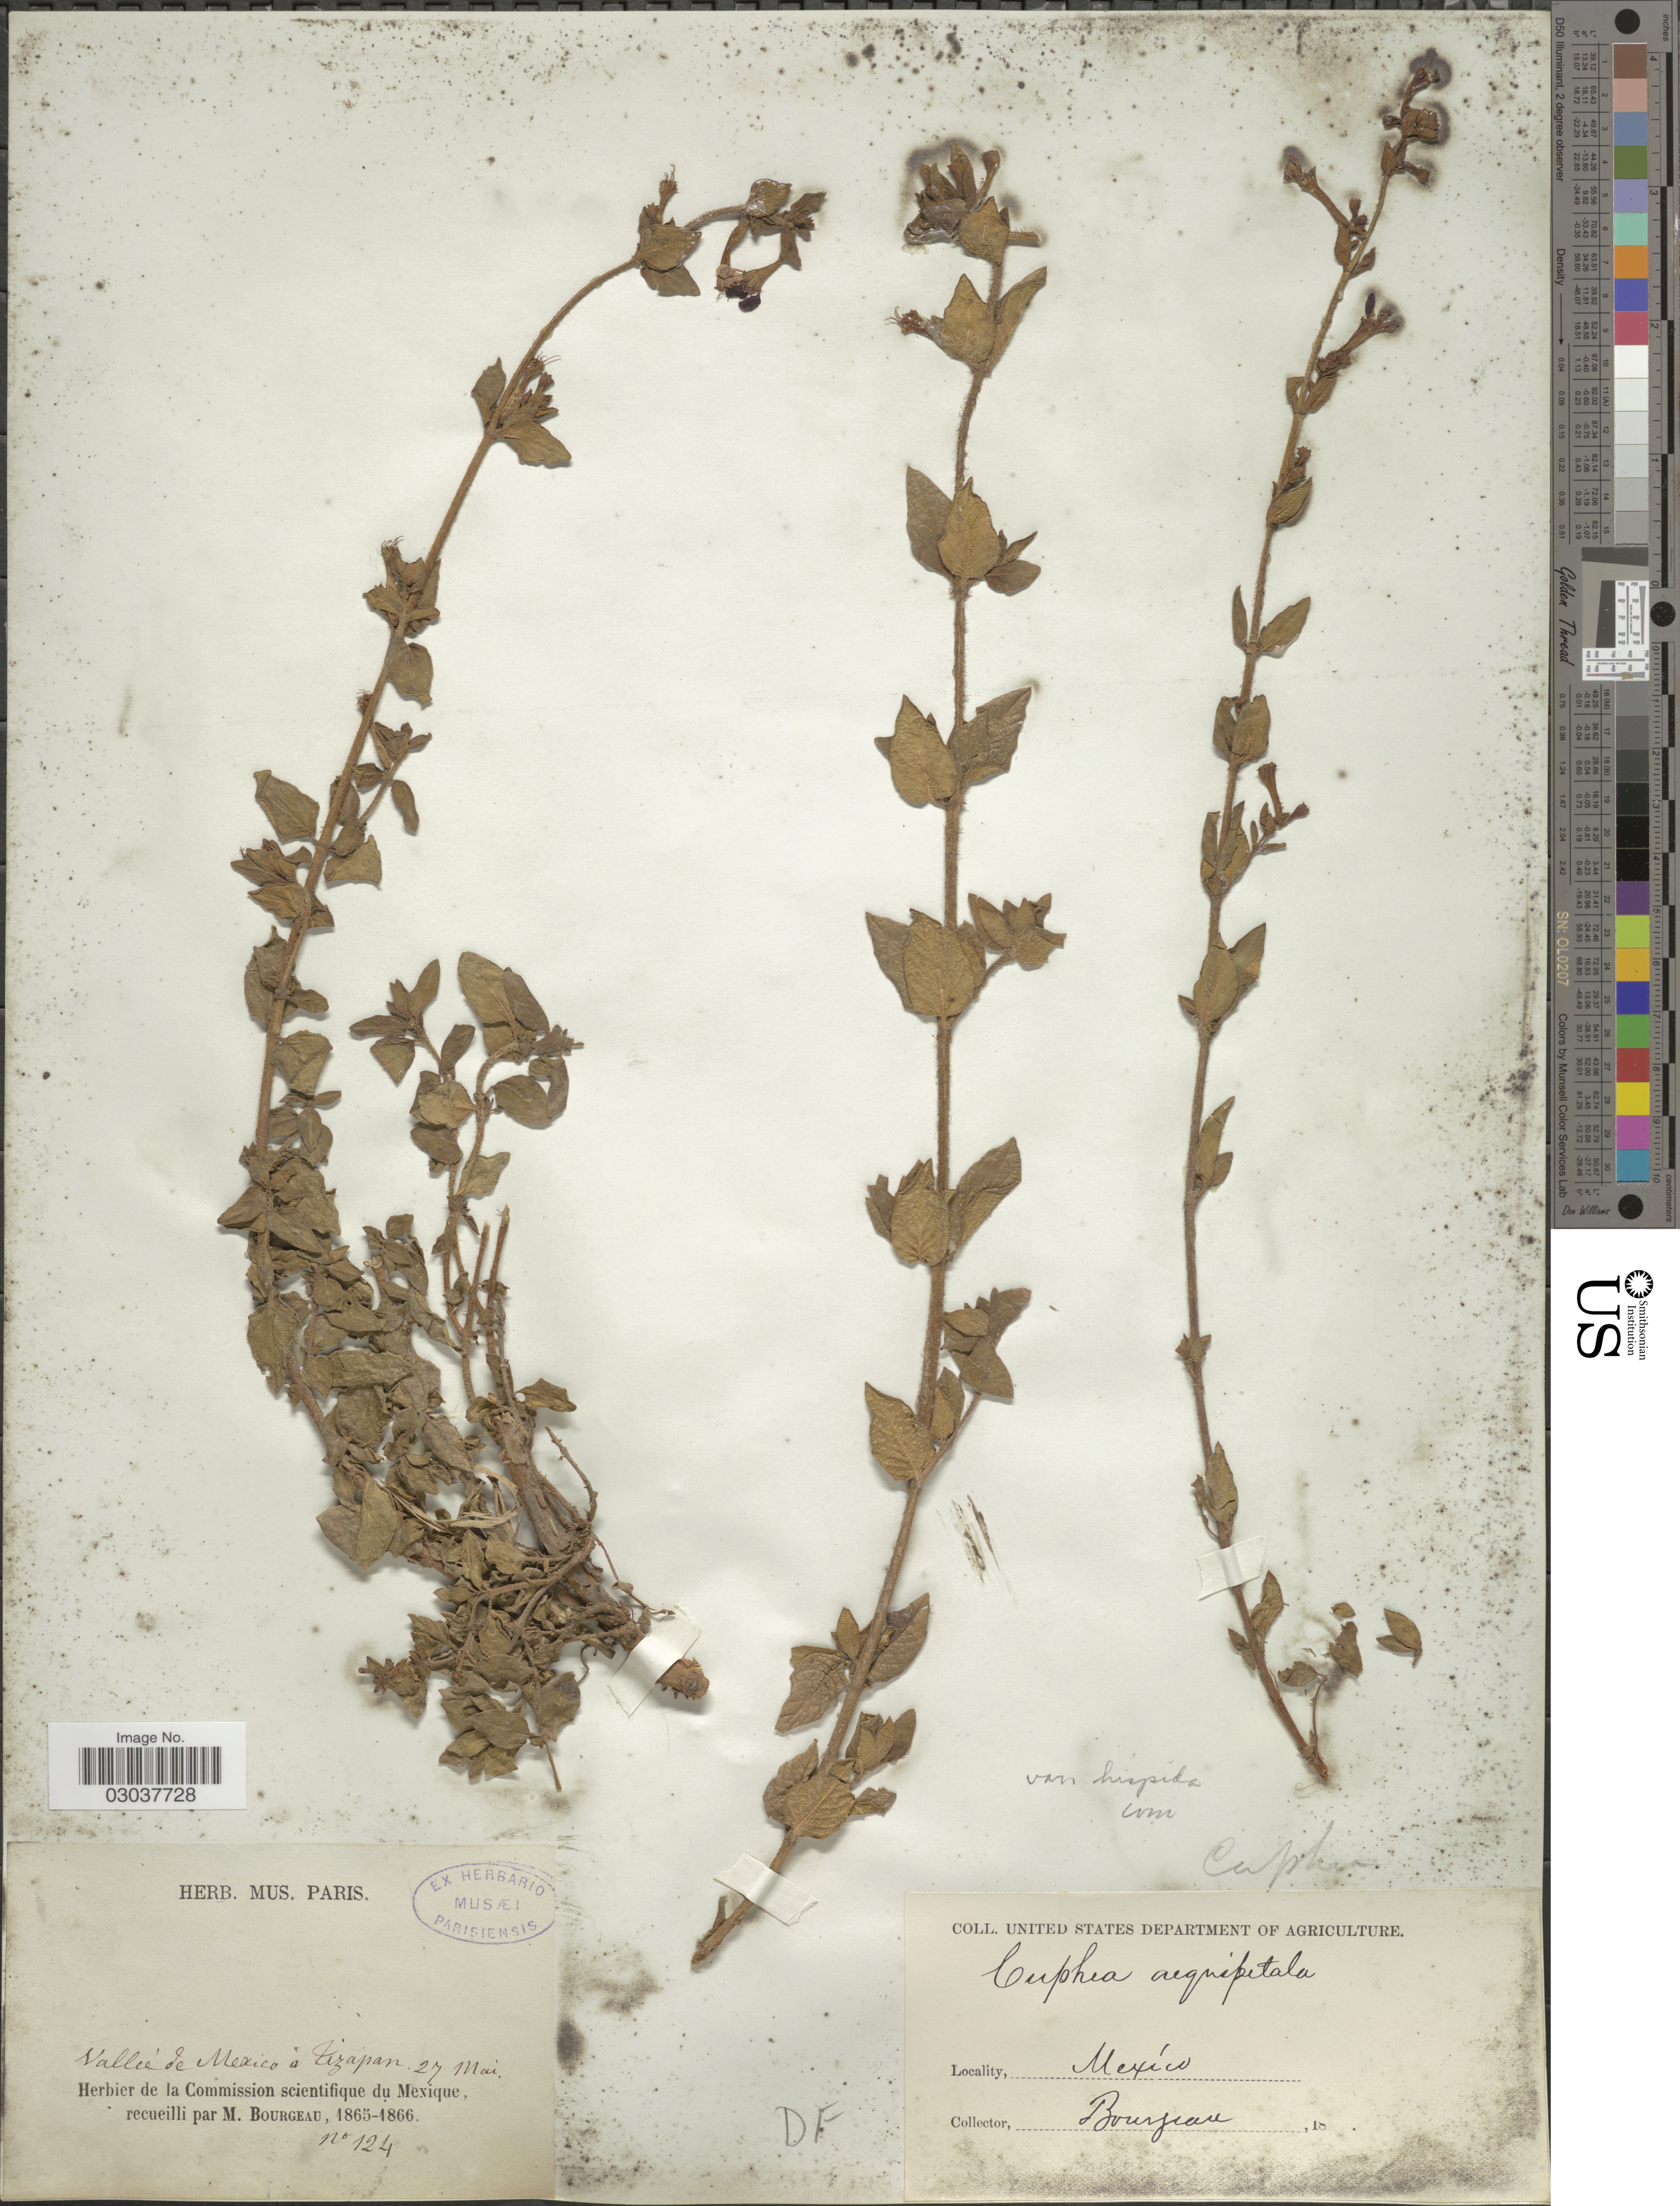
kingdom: Plantae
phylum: Tracheophyta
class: Magnoliopsida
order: Myrtales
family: Lythraceae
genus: Cuphea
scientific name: Cuphea aequipetala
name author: Cav.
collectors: M. Bourgeau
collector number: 124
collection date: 1865-05-27/1866-05-27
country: Mexico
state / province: Distrito Federal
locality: Valleé de Mexico a Tizapan.